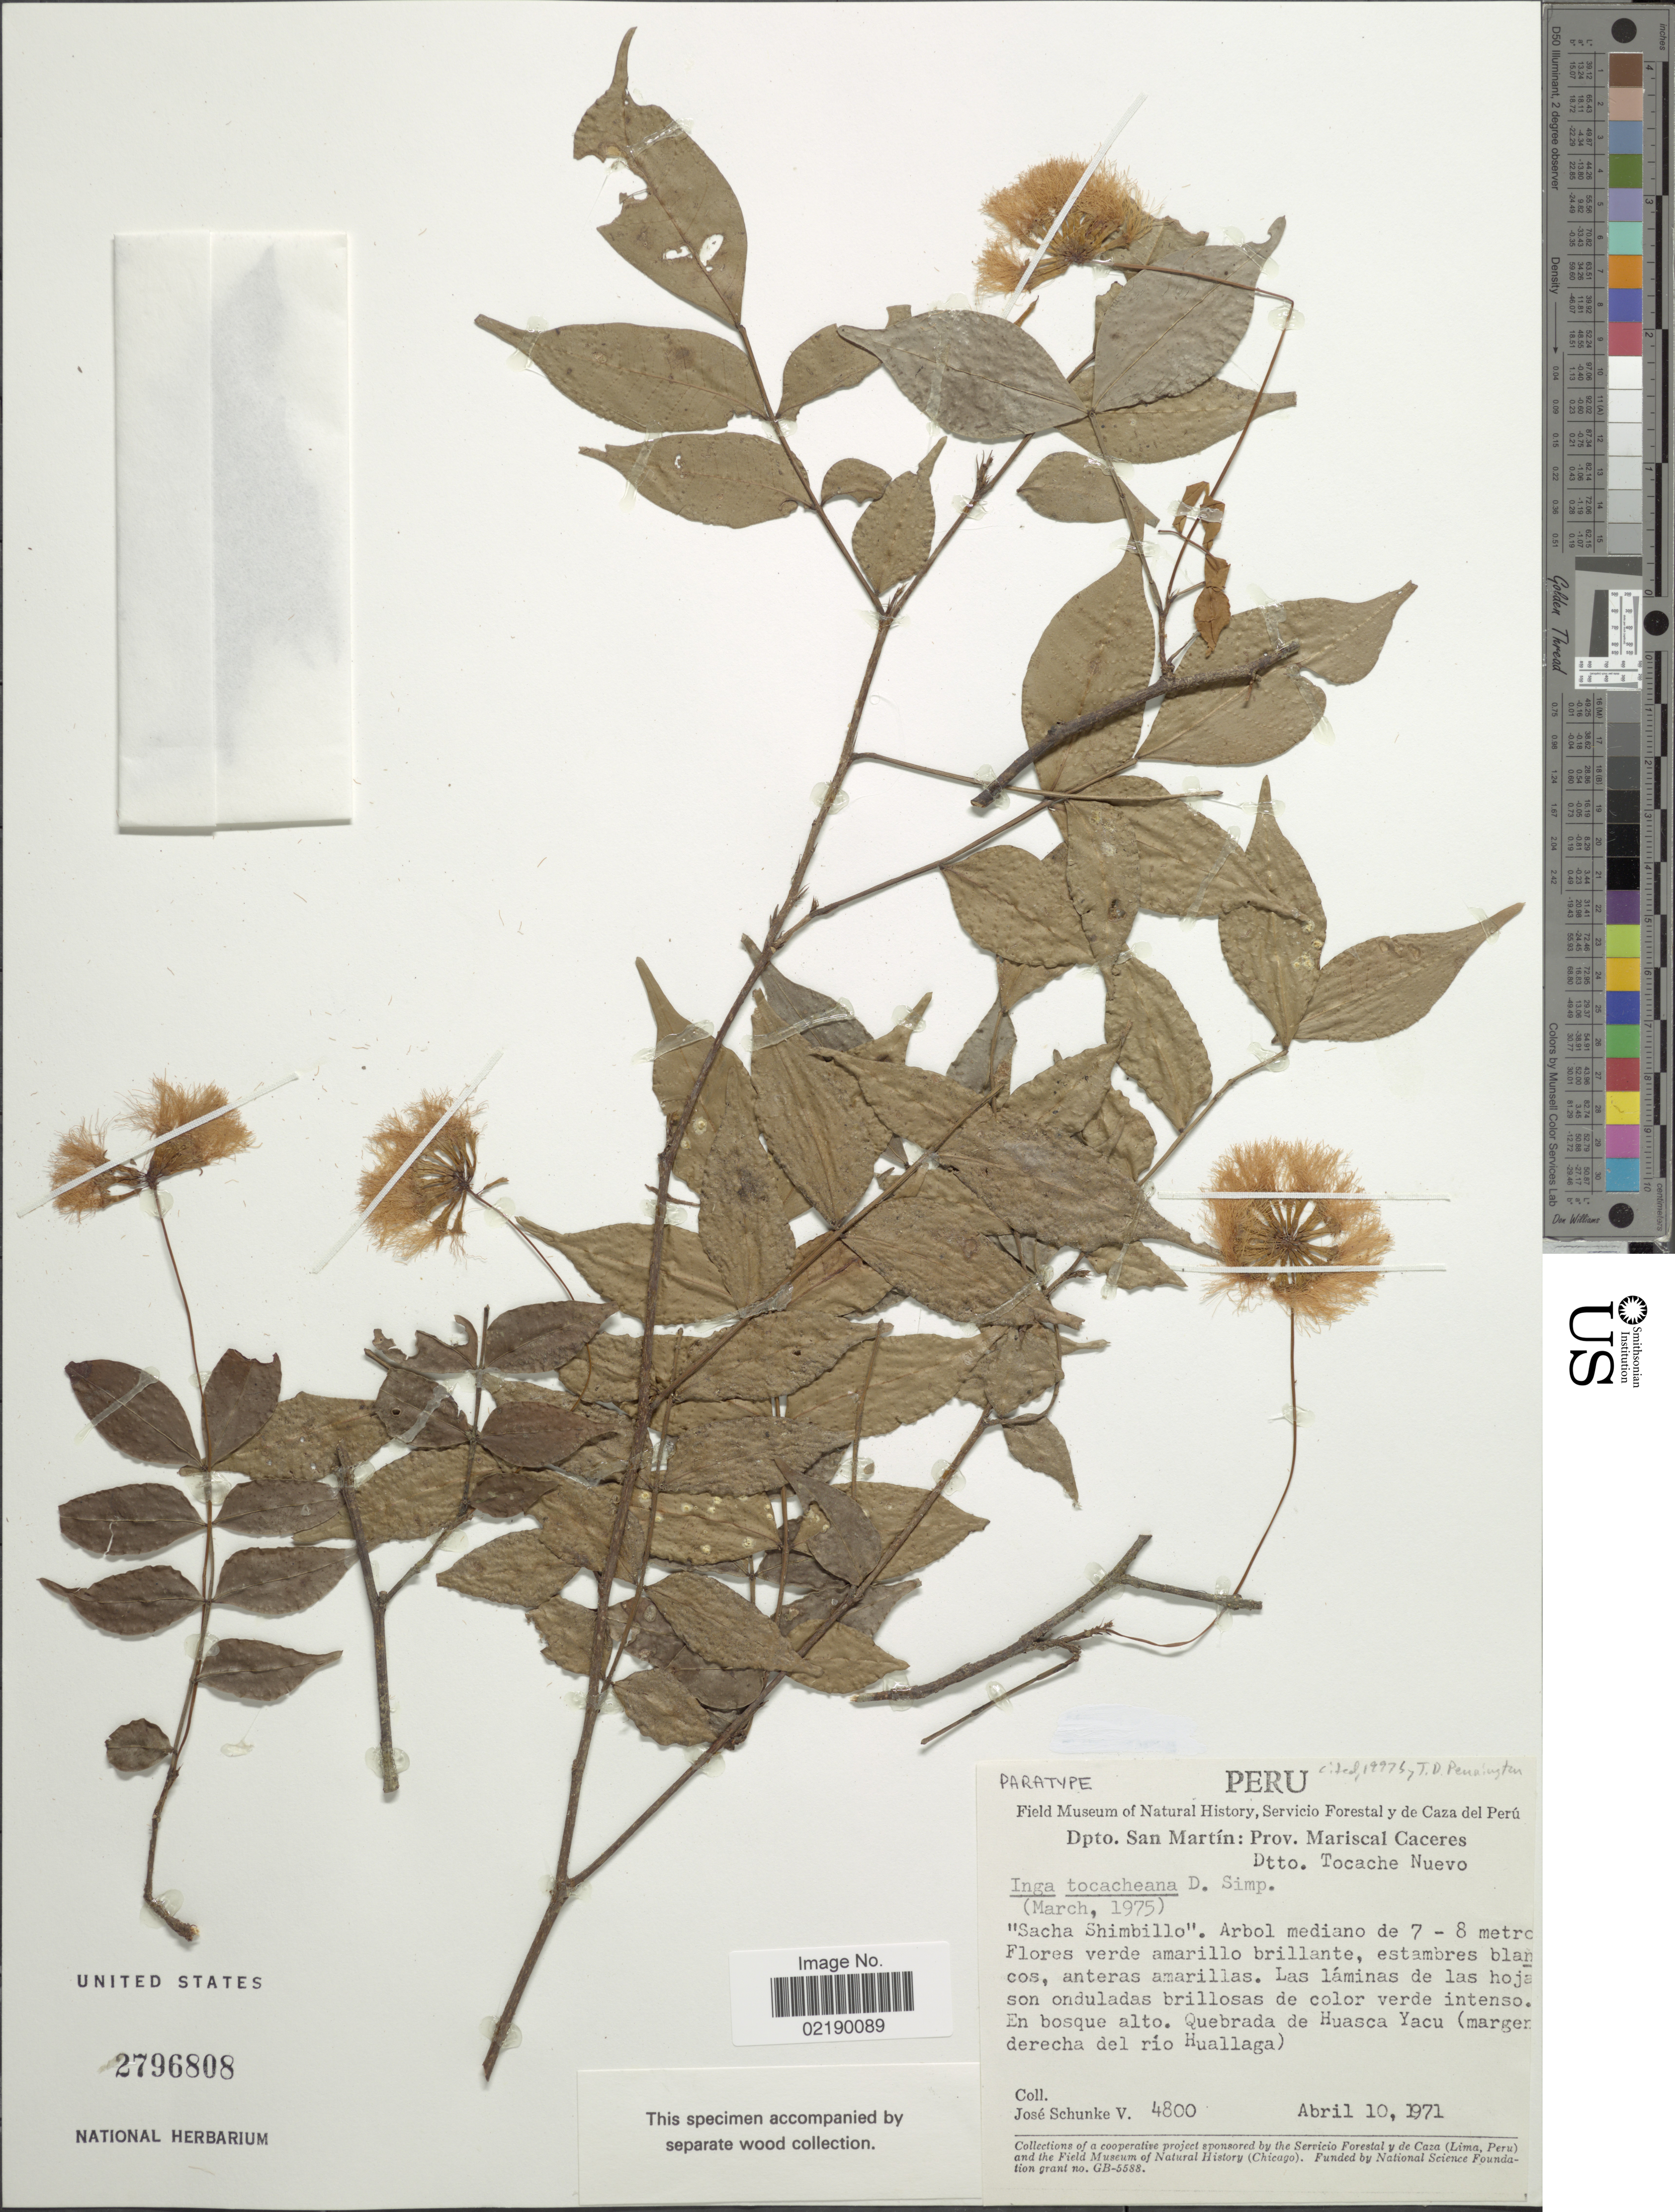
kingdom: Plantae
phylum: Tracheophyta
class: Magnoliopsida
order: Fabales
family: Fabaceae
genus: Inga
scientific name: Inga tocacheana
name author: D.R. Simpson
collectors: J. Schunke Vigo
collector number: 4800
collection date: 1971-04-10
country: Peru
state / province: San Martín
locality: Prov. Mariscal Caceres, Dtto. Tocache Nuevo, Quebrada de Huasca Yacu (margen derecha del rio Huallaga)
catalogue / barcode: US 2796808